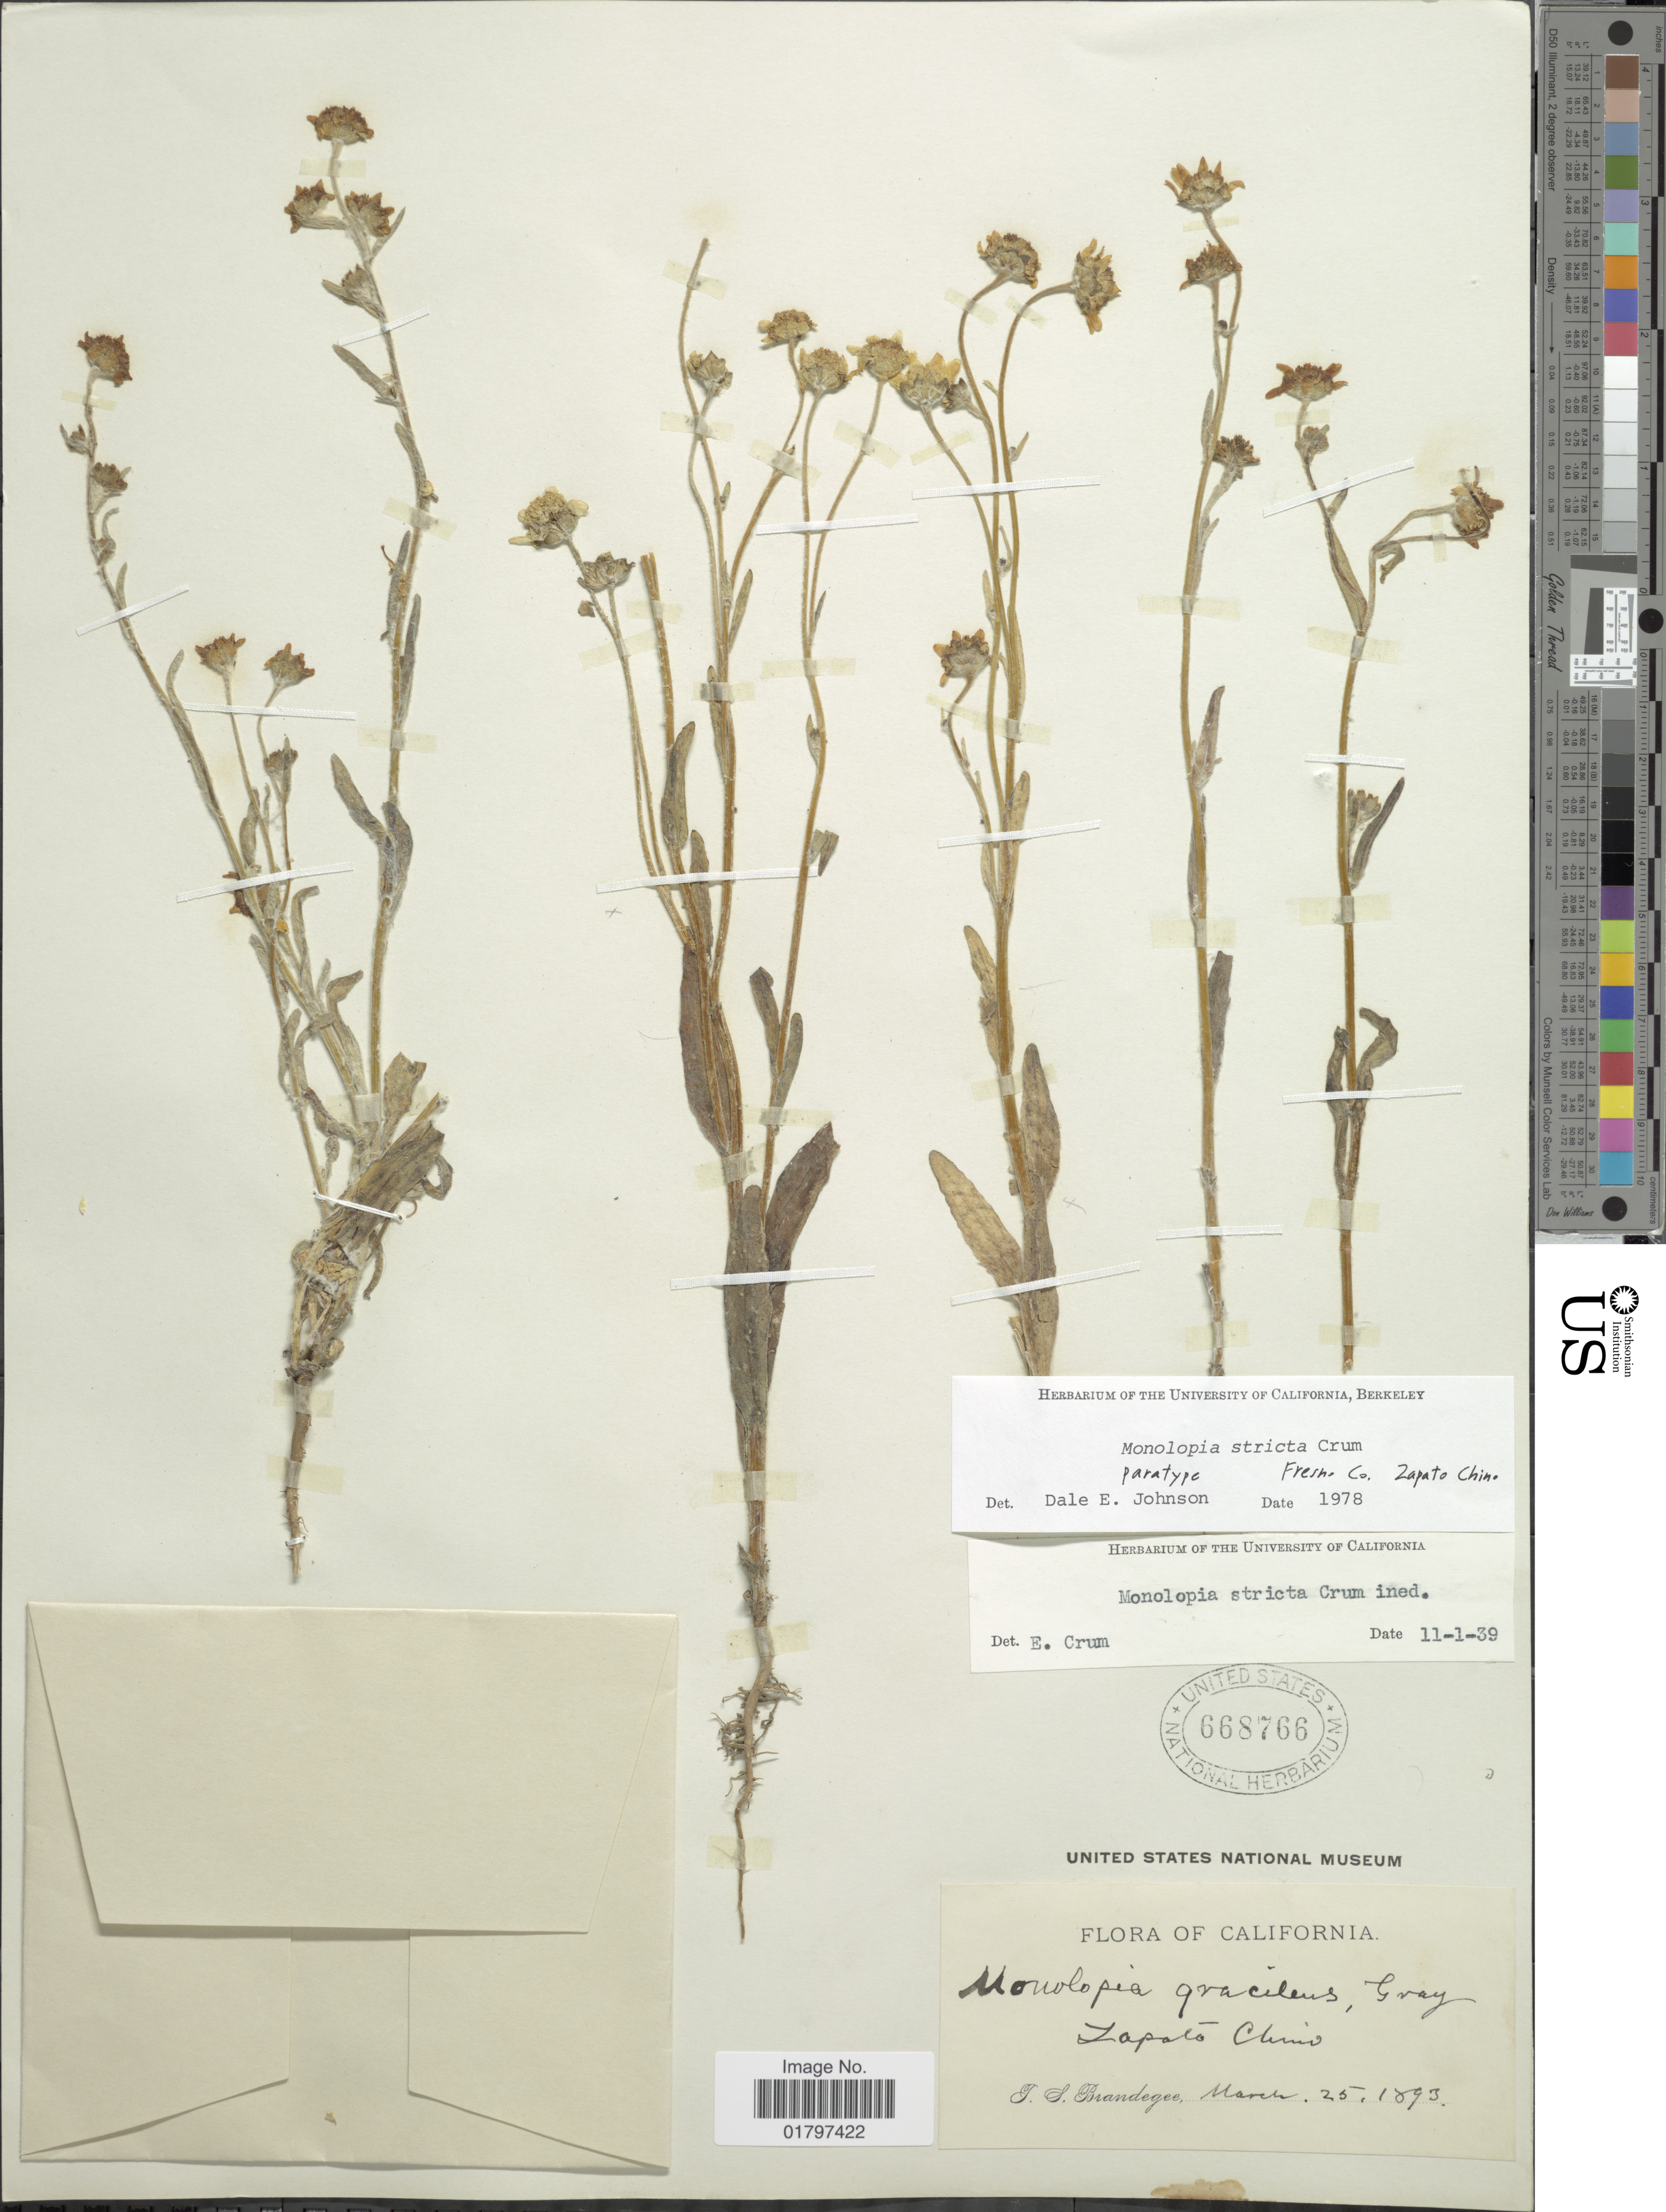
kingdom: Plantae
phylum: Tracheophyta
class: Magnoliopsida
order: Asterales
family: Asteraceae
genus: Monolopia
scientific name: Monolopia stricta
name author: Crum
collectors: T. S. Brandegee (herbarium)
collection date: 1893-03-25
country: United States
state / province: California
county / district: Butte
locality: Zapato Chico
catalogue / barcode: US 668766